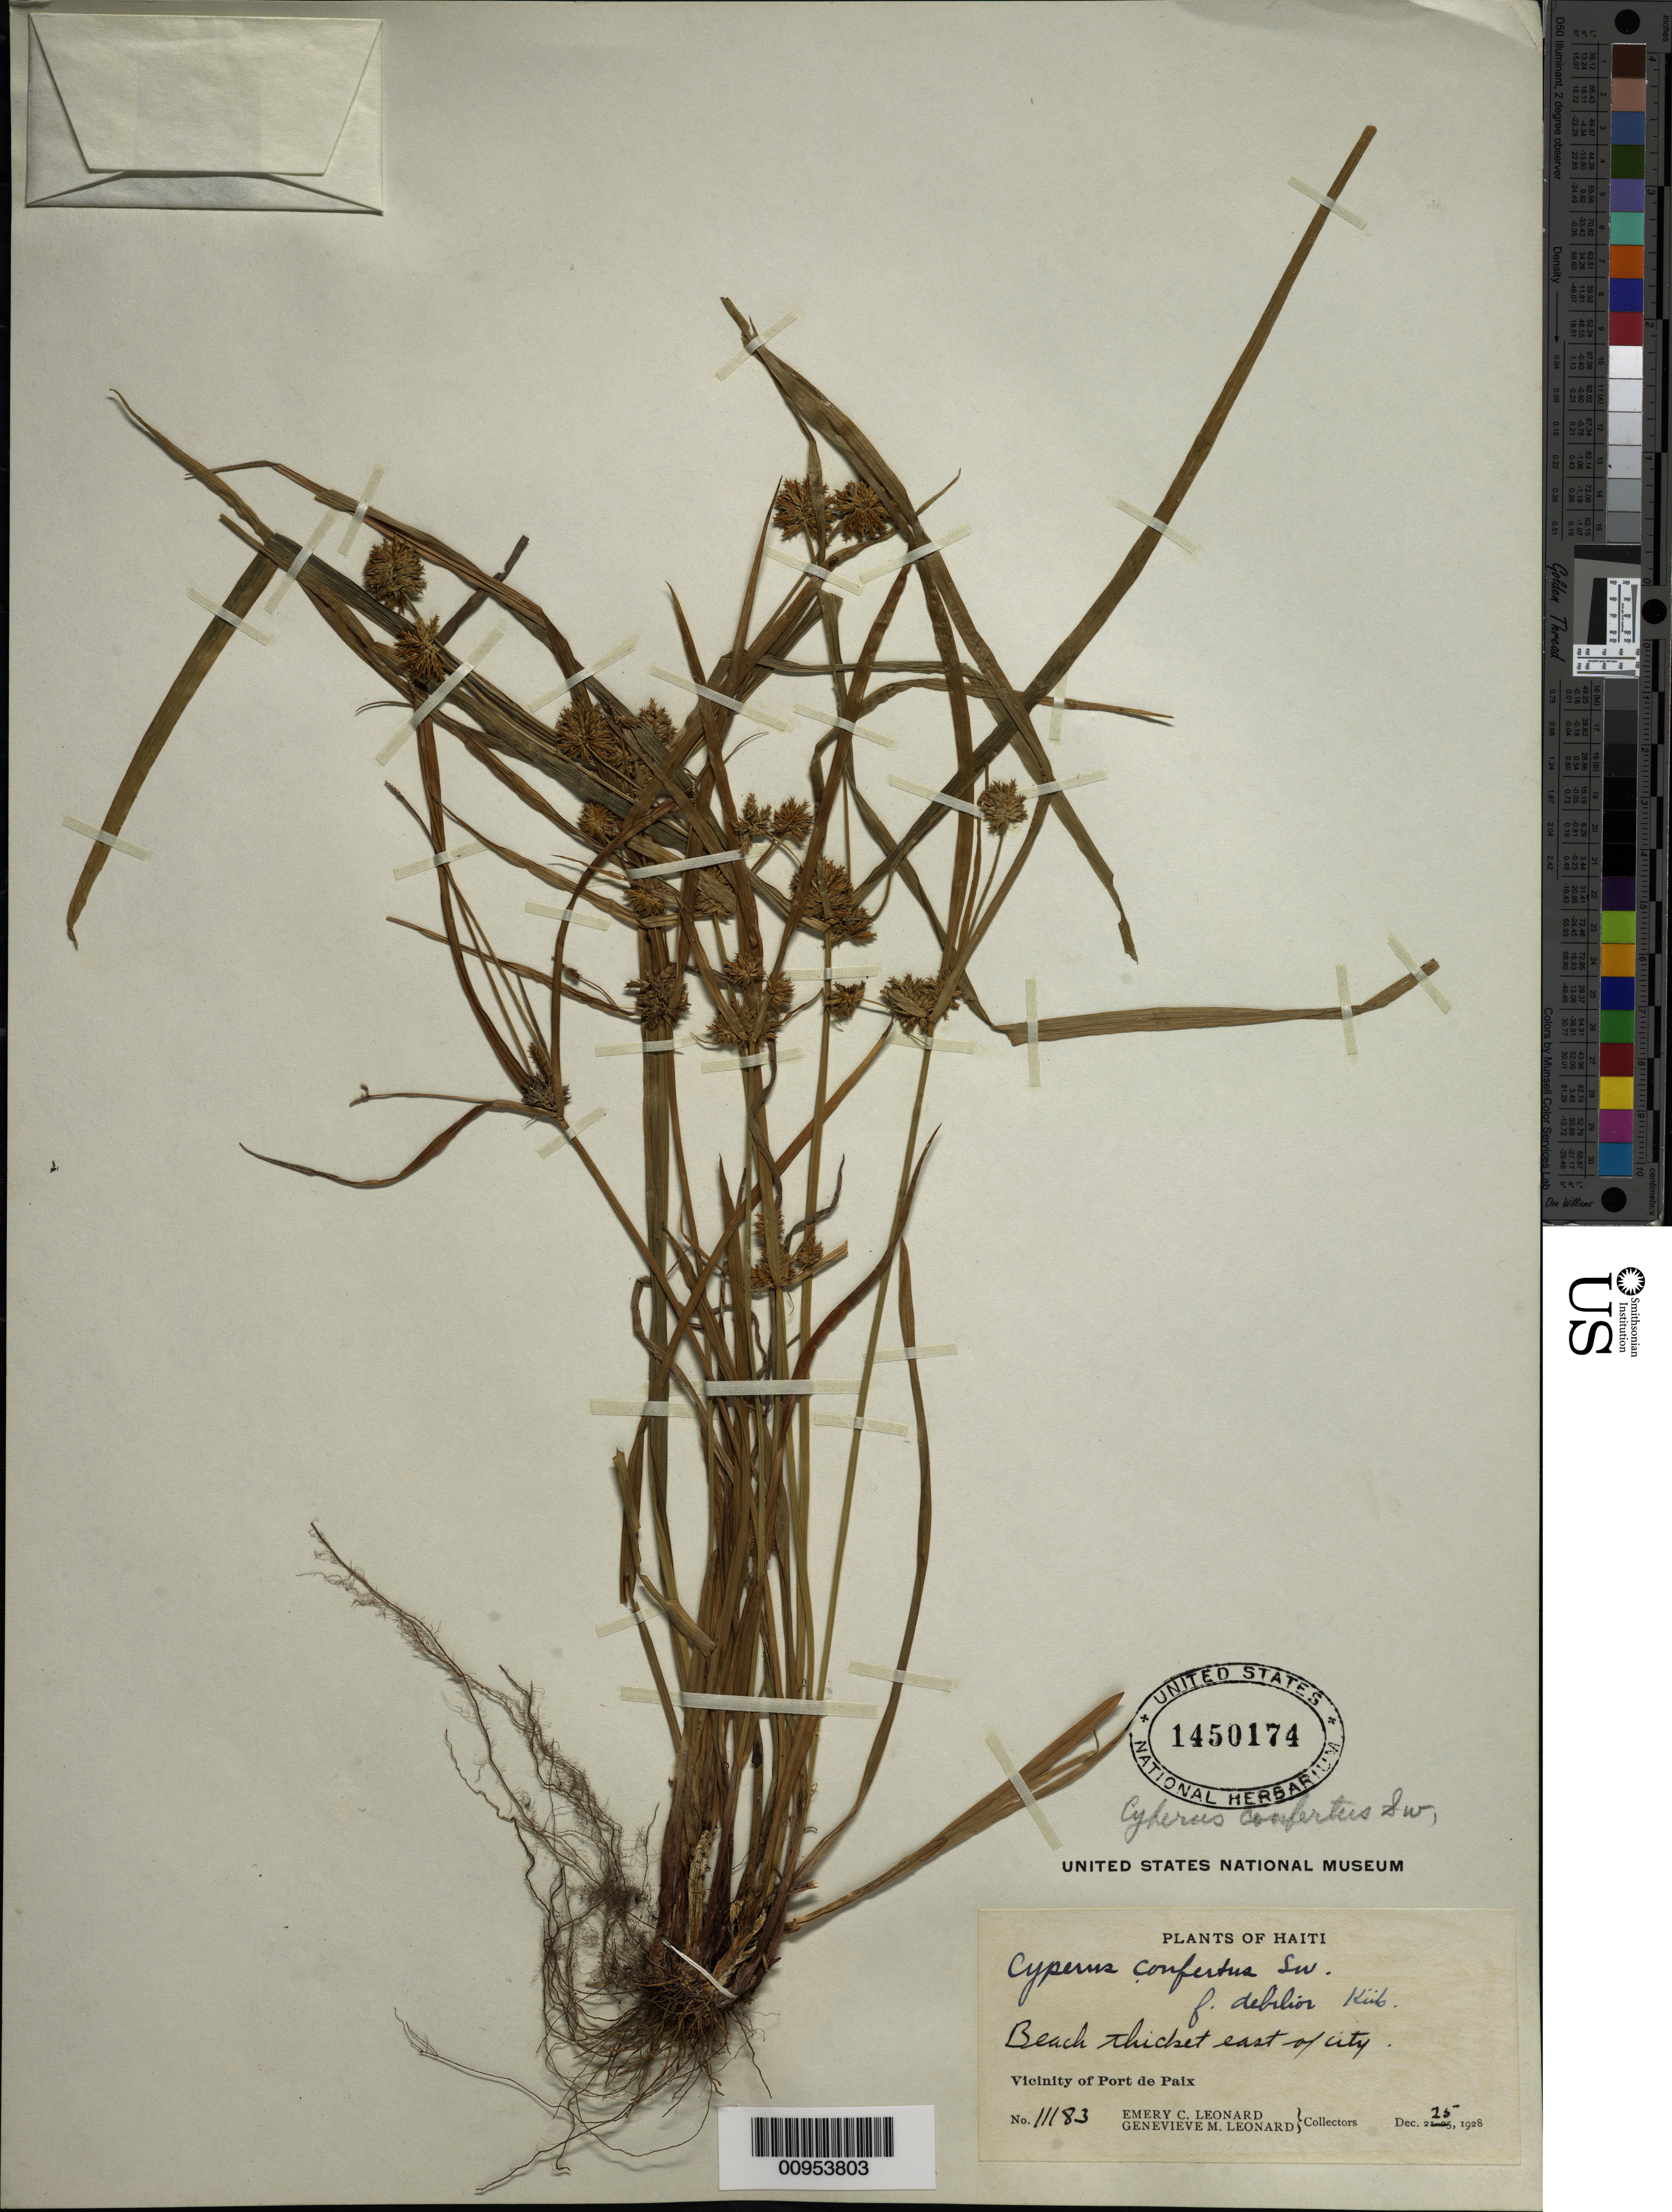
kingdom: Plantae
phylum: Tracheophyta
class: Liliopsida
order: Poales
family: Cyperaceae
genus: Cyperus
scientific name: Cyperus confertus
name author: Sw.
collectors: E. C. Leonard & G. M. Leonard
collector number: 11183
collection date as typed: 25 Dec 1928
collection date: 1928-12-25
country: Haiti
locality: Vicinity of Port de Paix, beach thicket E of city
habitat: Beach thicket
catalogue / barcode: US 1450174